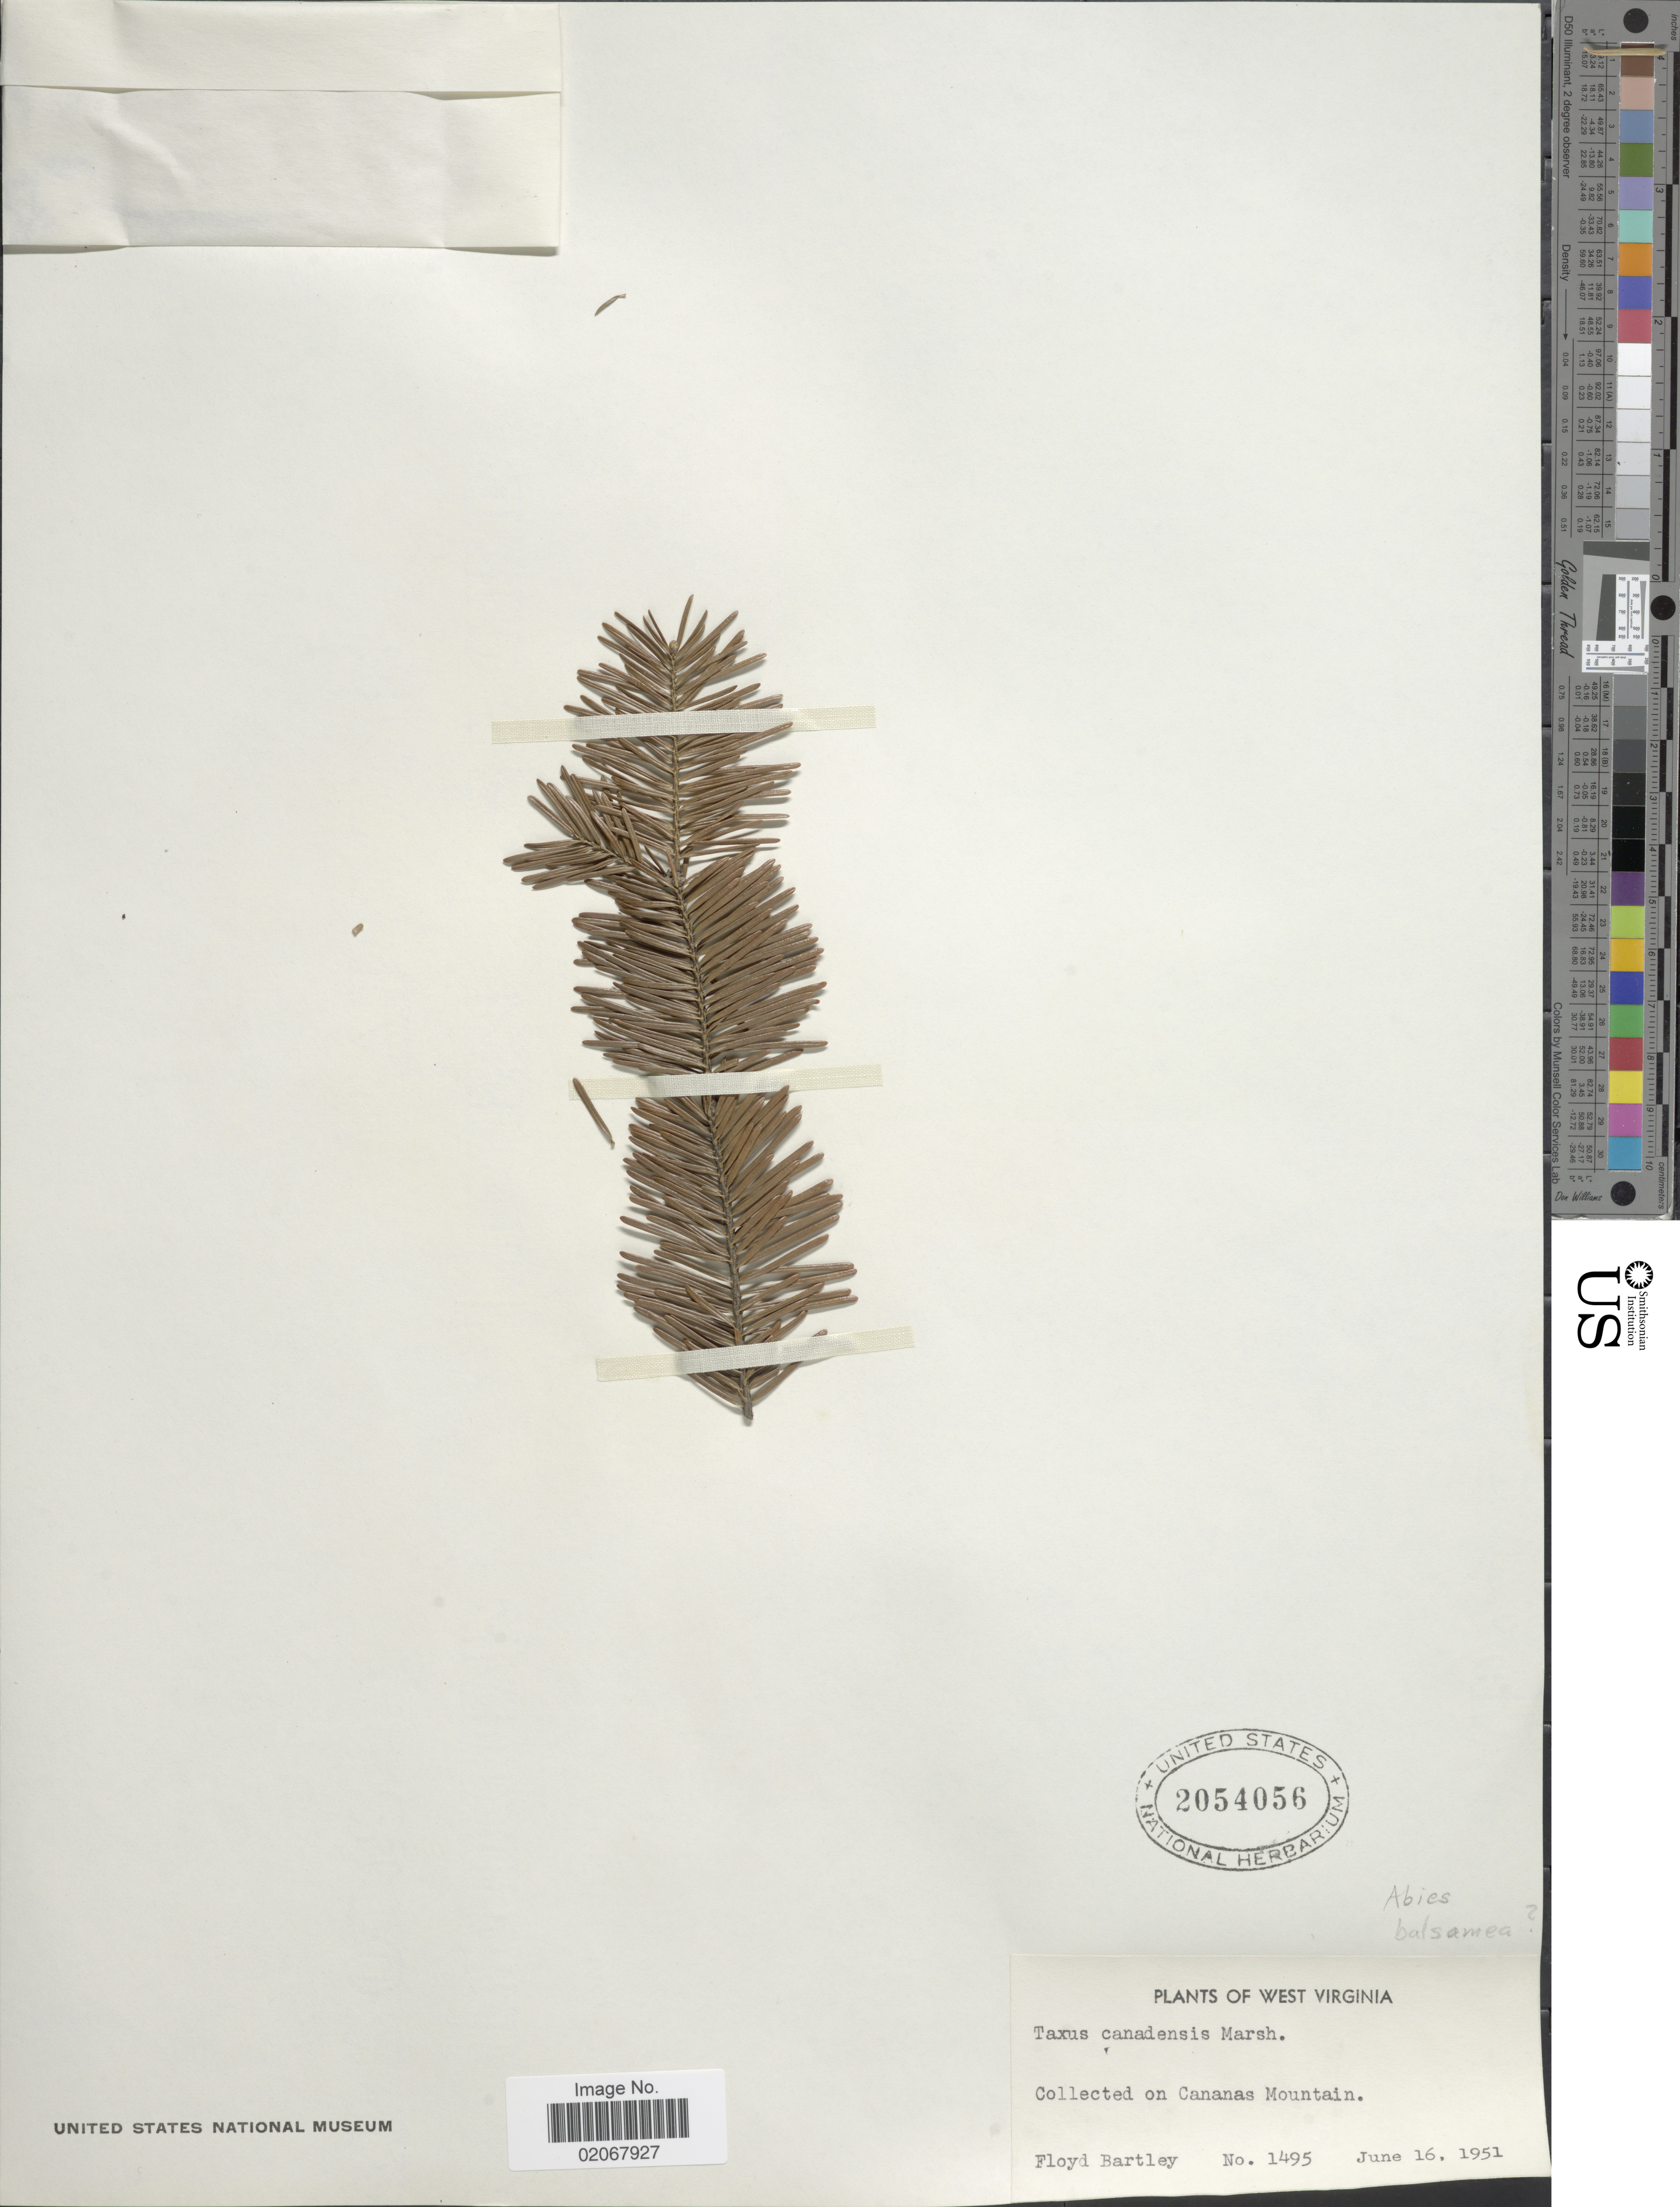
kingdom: Plantae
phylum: Tracheophyta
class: Pinopsida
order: Pinales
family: Pinaceae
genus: Abies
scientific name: Abies balsamea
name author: (L.) Mill.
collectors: F. Bartley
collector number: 1495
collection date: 1951-06-16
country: United States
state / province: West Virginia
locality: Cananas Mountain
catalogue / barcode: US 2054056